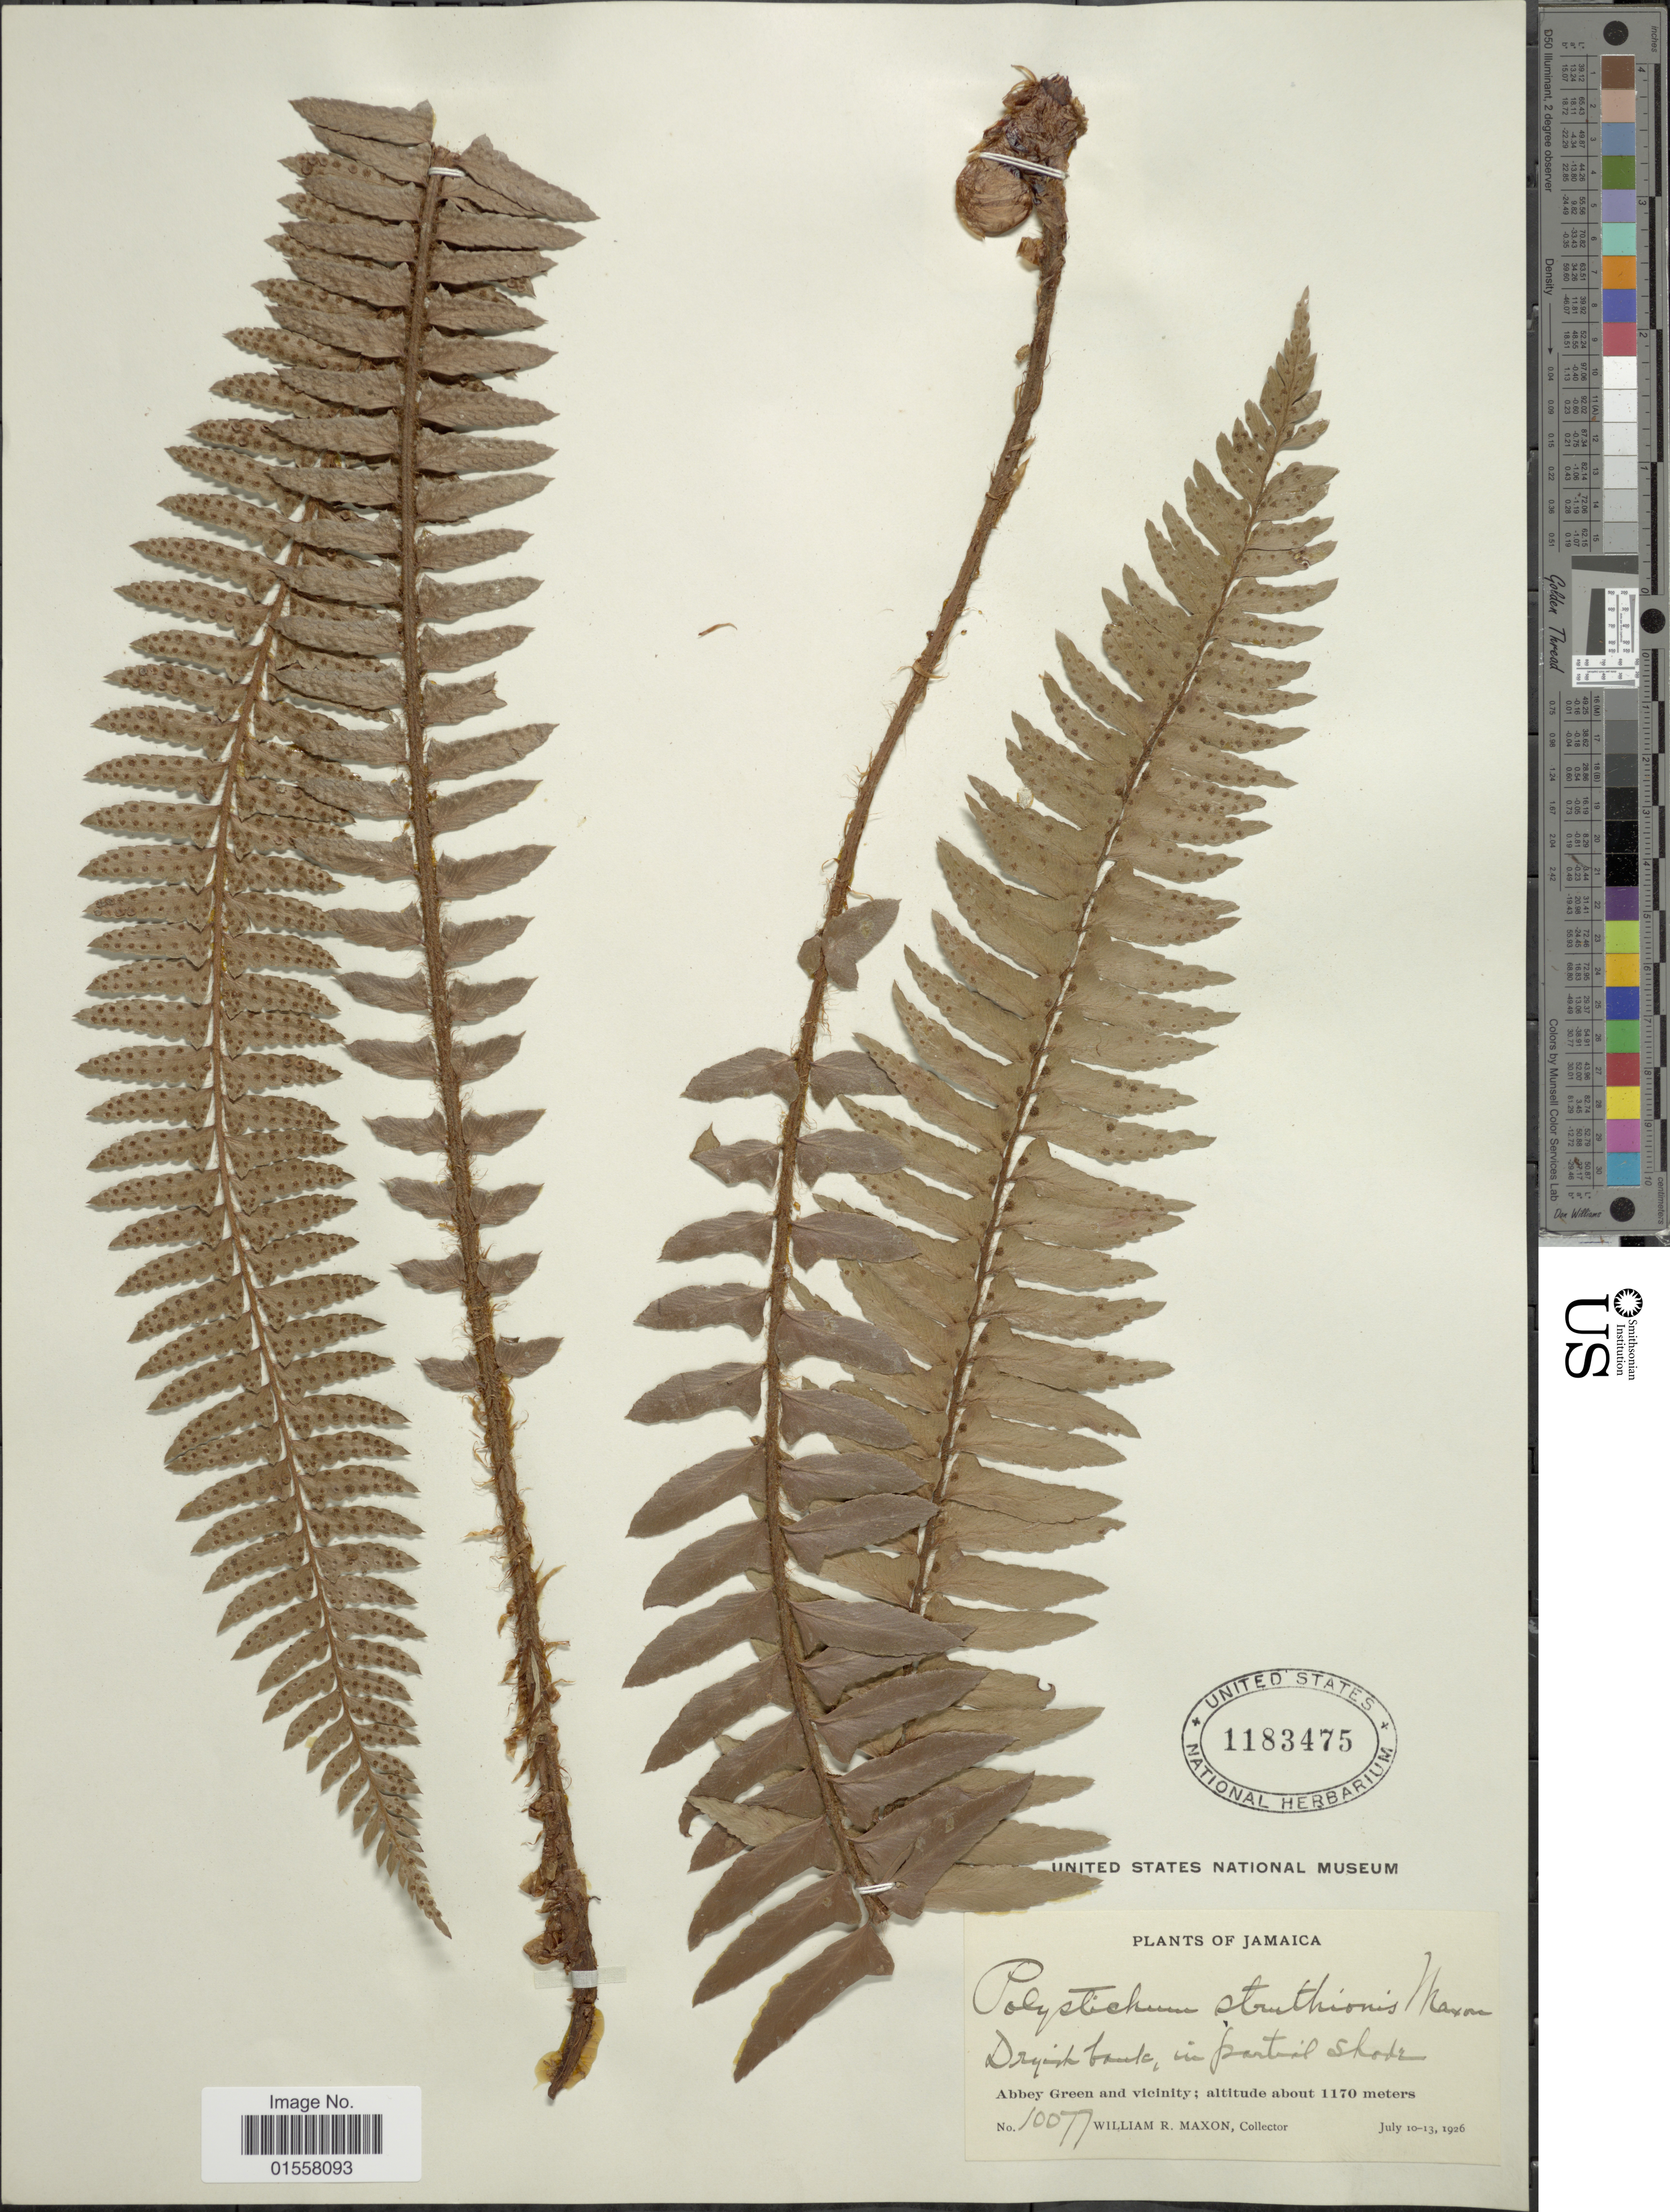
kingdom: Plantae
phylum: Tracheophyta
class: Polypodiopsida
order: Polypodiales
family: Dryopteridaceae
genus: Polystichum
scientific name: Polystichum mucronatum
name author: (Sw.) C. Presl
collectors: W. R. Maxon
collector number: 10077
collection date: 1926-07-10/1926-07-13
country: Jamaica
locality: Abbey Green and vicinity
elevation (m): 1170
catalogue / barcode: US 183475